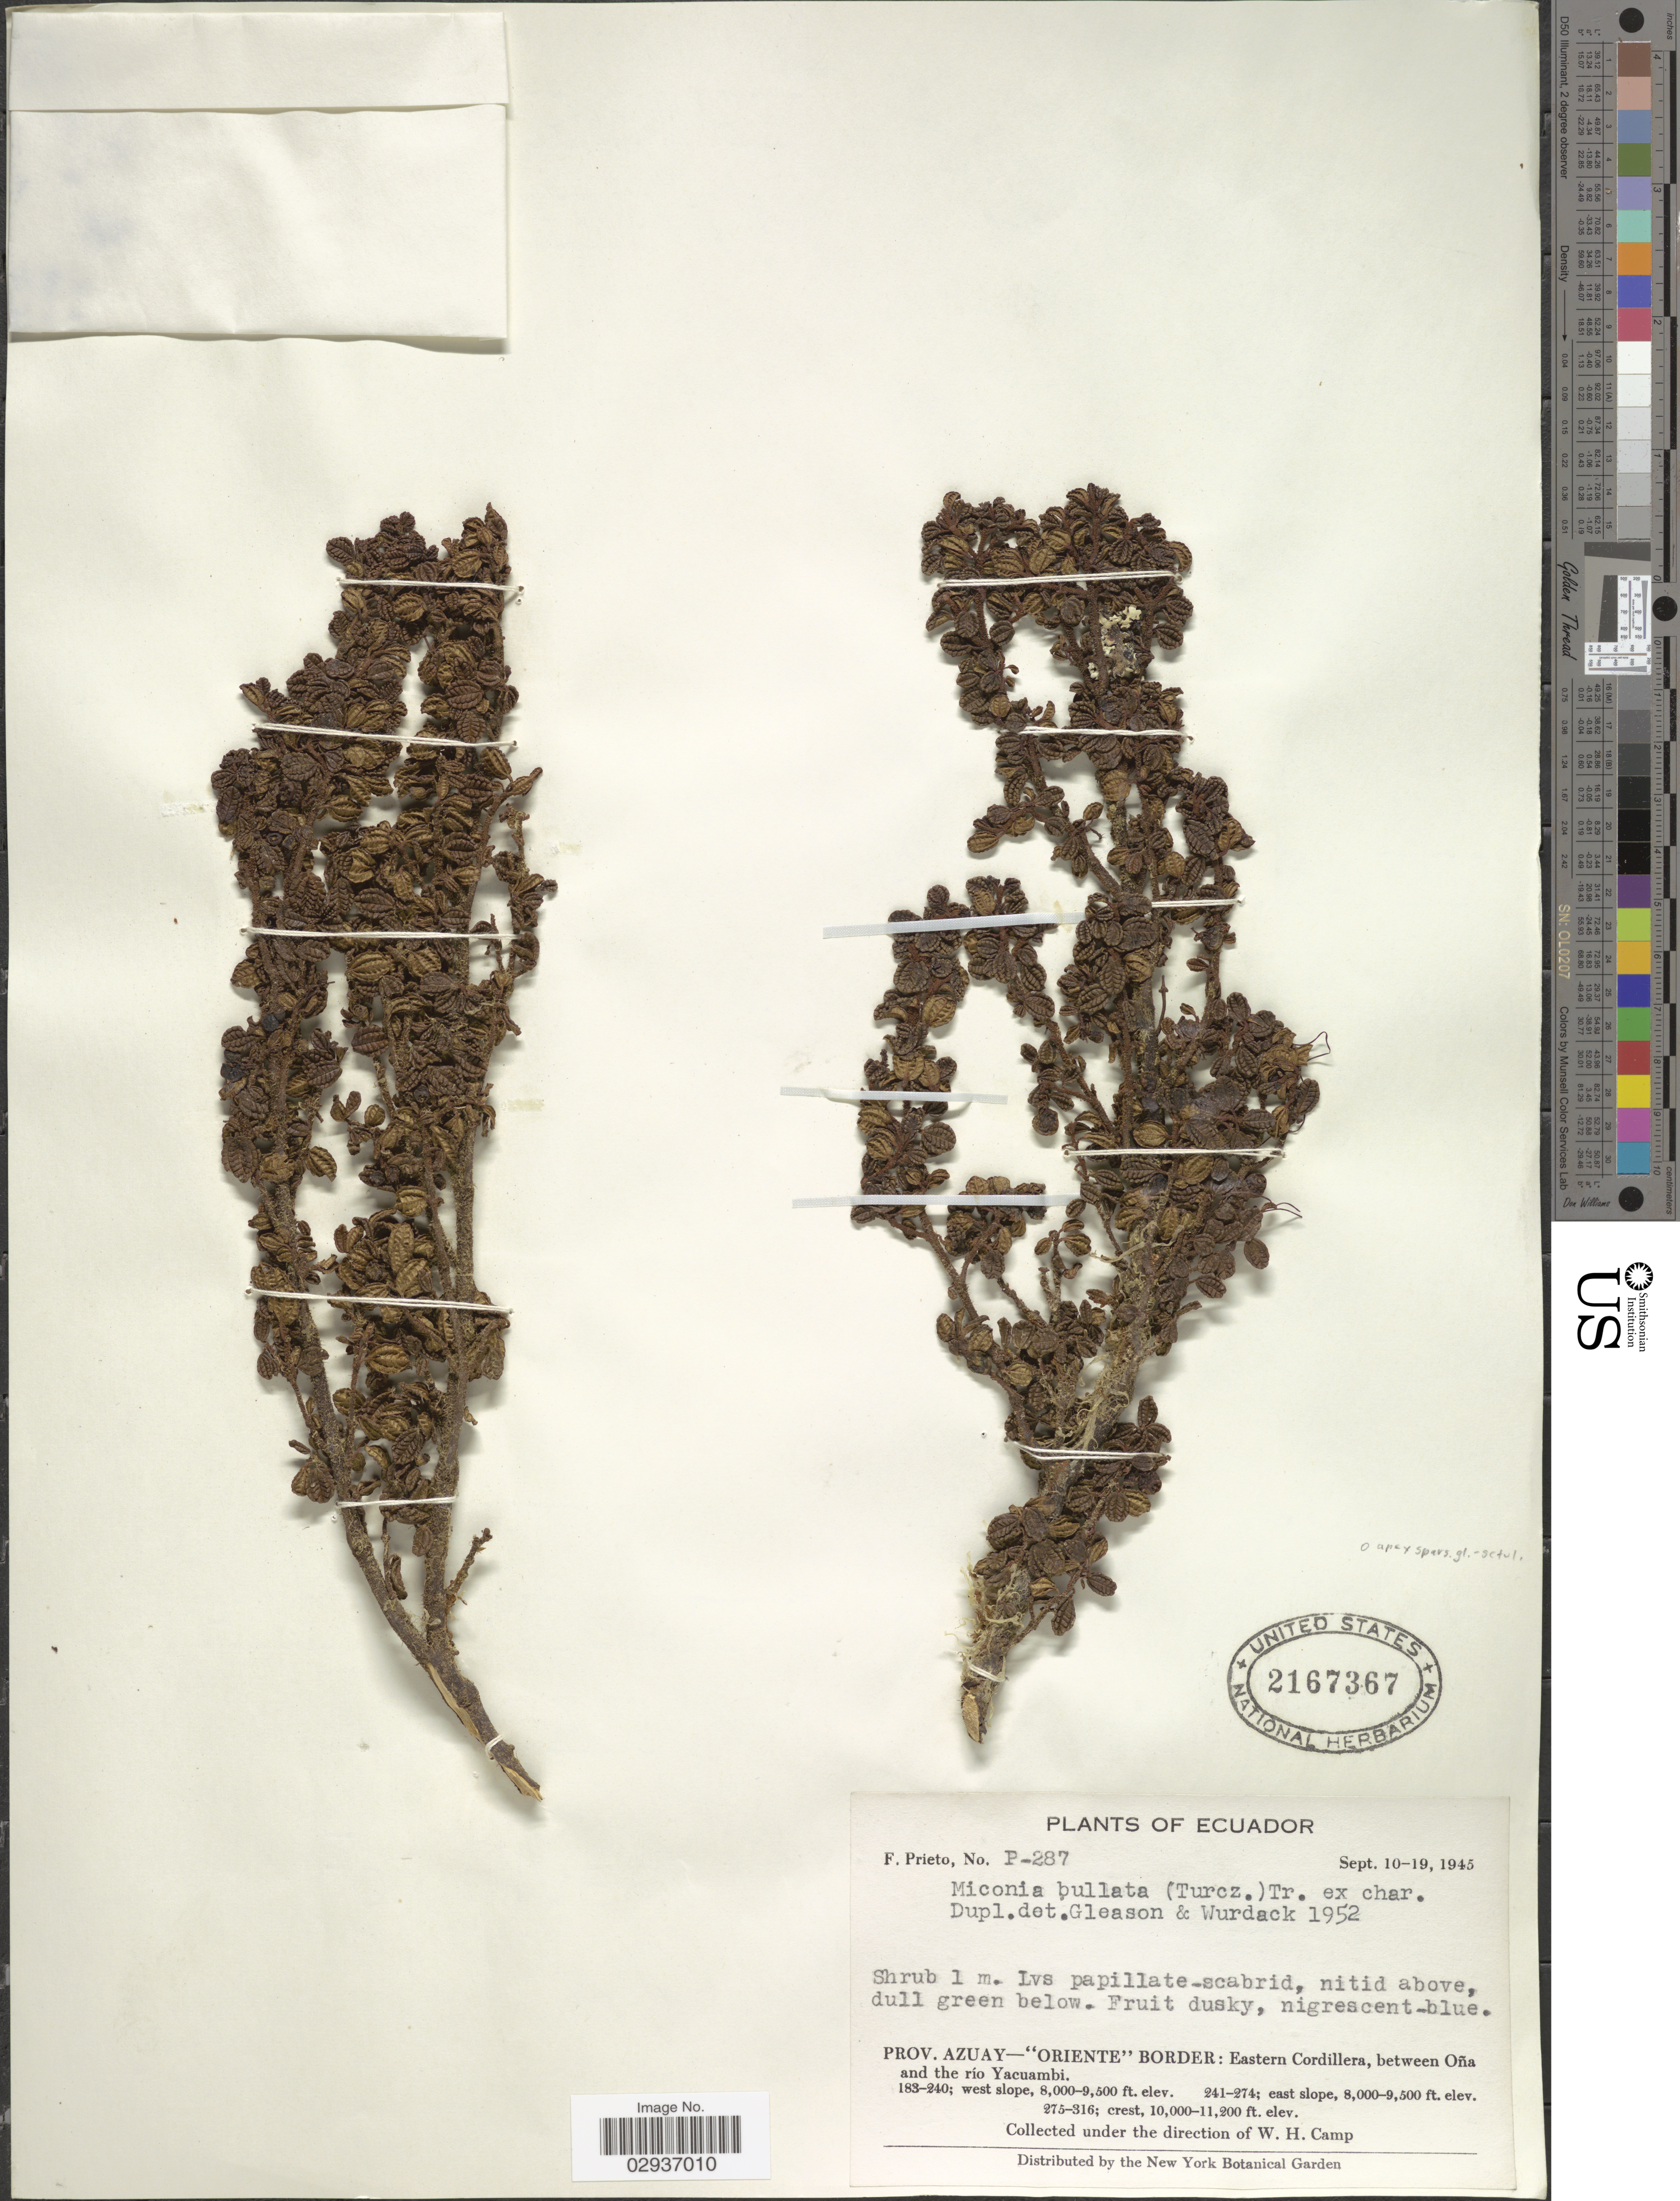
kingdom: Plantae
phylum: Tracheophyta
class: Magnoliopsida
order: Myrtales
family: Melastomataceae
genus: Miconia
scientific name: Miconia bullata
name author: (Turcz.) Triana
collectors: F. Prieto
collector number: P-287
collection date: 1945-09-10/1945-09-19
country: Ecuador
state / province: Azuay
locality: Prov. Azuay - "Oriente" Border: Eastern Cordillera, between Oña and the río Yacuambi.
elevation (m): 3048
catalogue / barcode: US 2167367